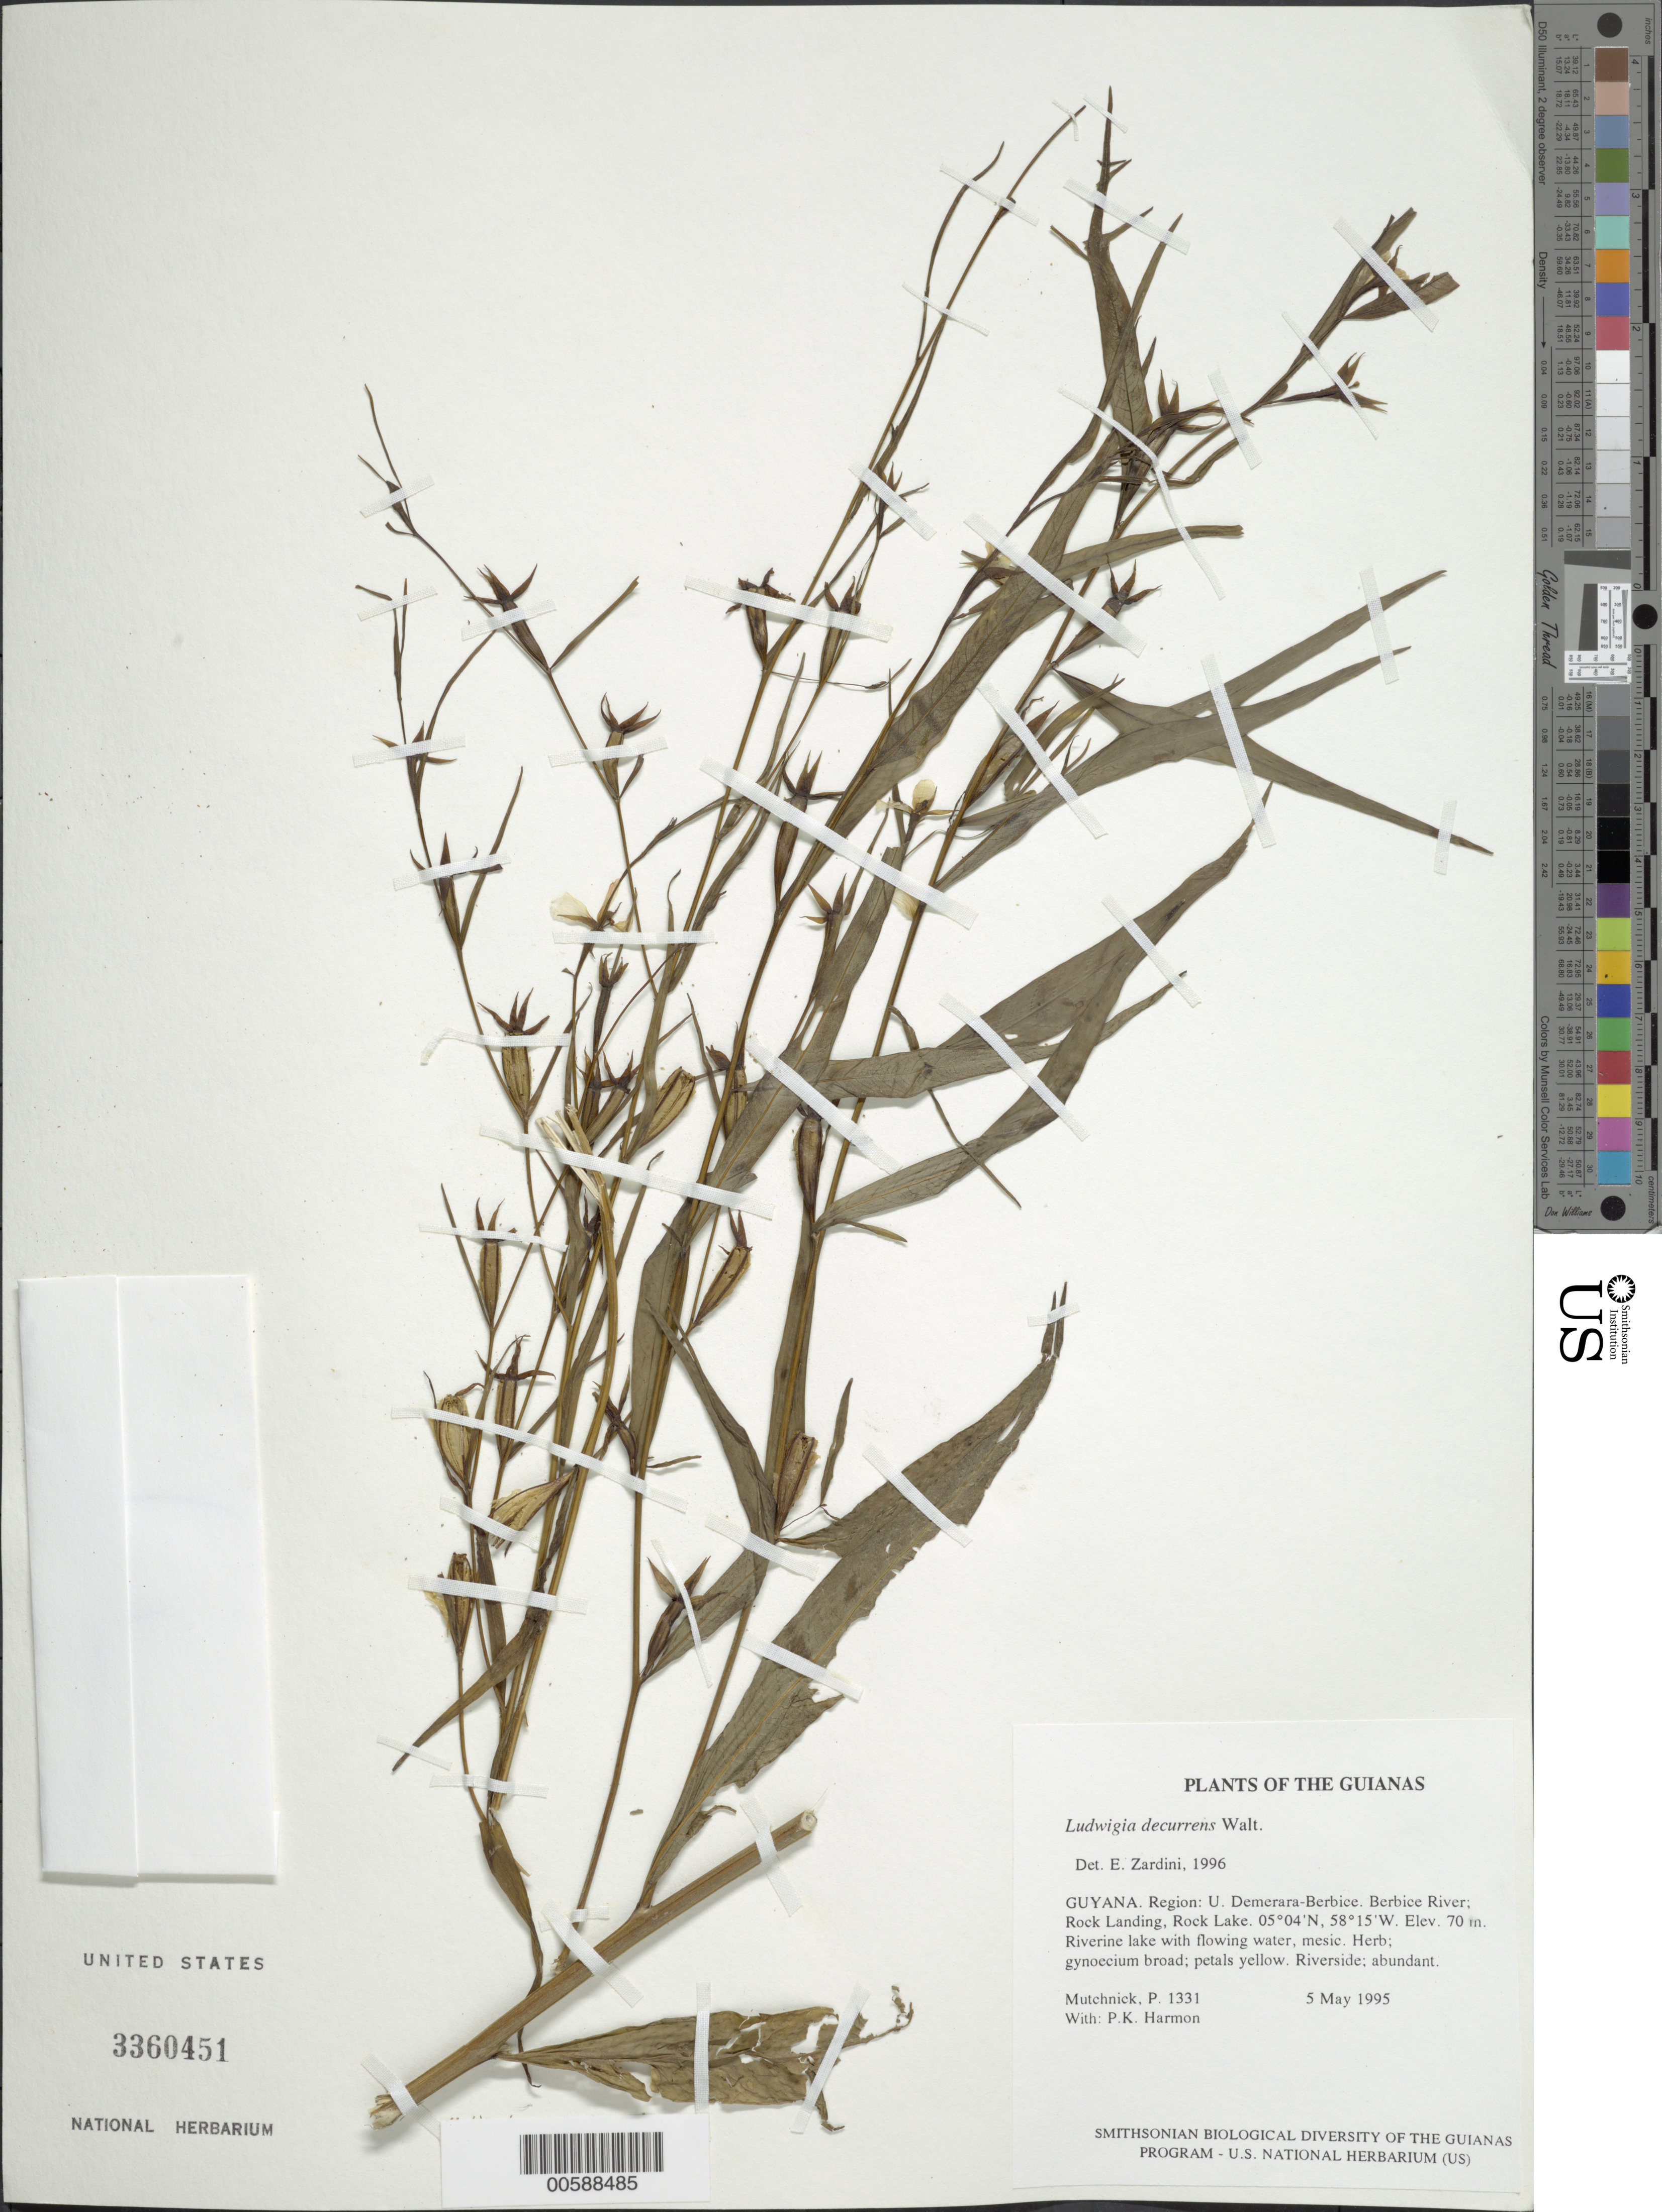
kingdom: Plantae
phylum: Tracheophyta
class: Magnoliopsida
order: Myrtales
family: Onagraceae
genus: Ludwigia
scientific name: Ludwigia decurrens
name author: Walter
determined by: Zardini, E. M.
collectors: P. Mutchnick & P. Harmon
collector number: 1331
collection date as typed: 5 May 1995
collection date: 1995-05-05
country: Guyana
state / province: U. Demerara-Berbice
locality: Berbice River; Rock Landing, Rock Lake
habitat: Riverine lake with flowing water, mesic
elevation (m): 70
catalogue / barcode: US 3360451